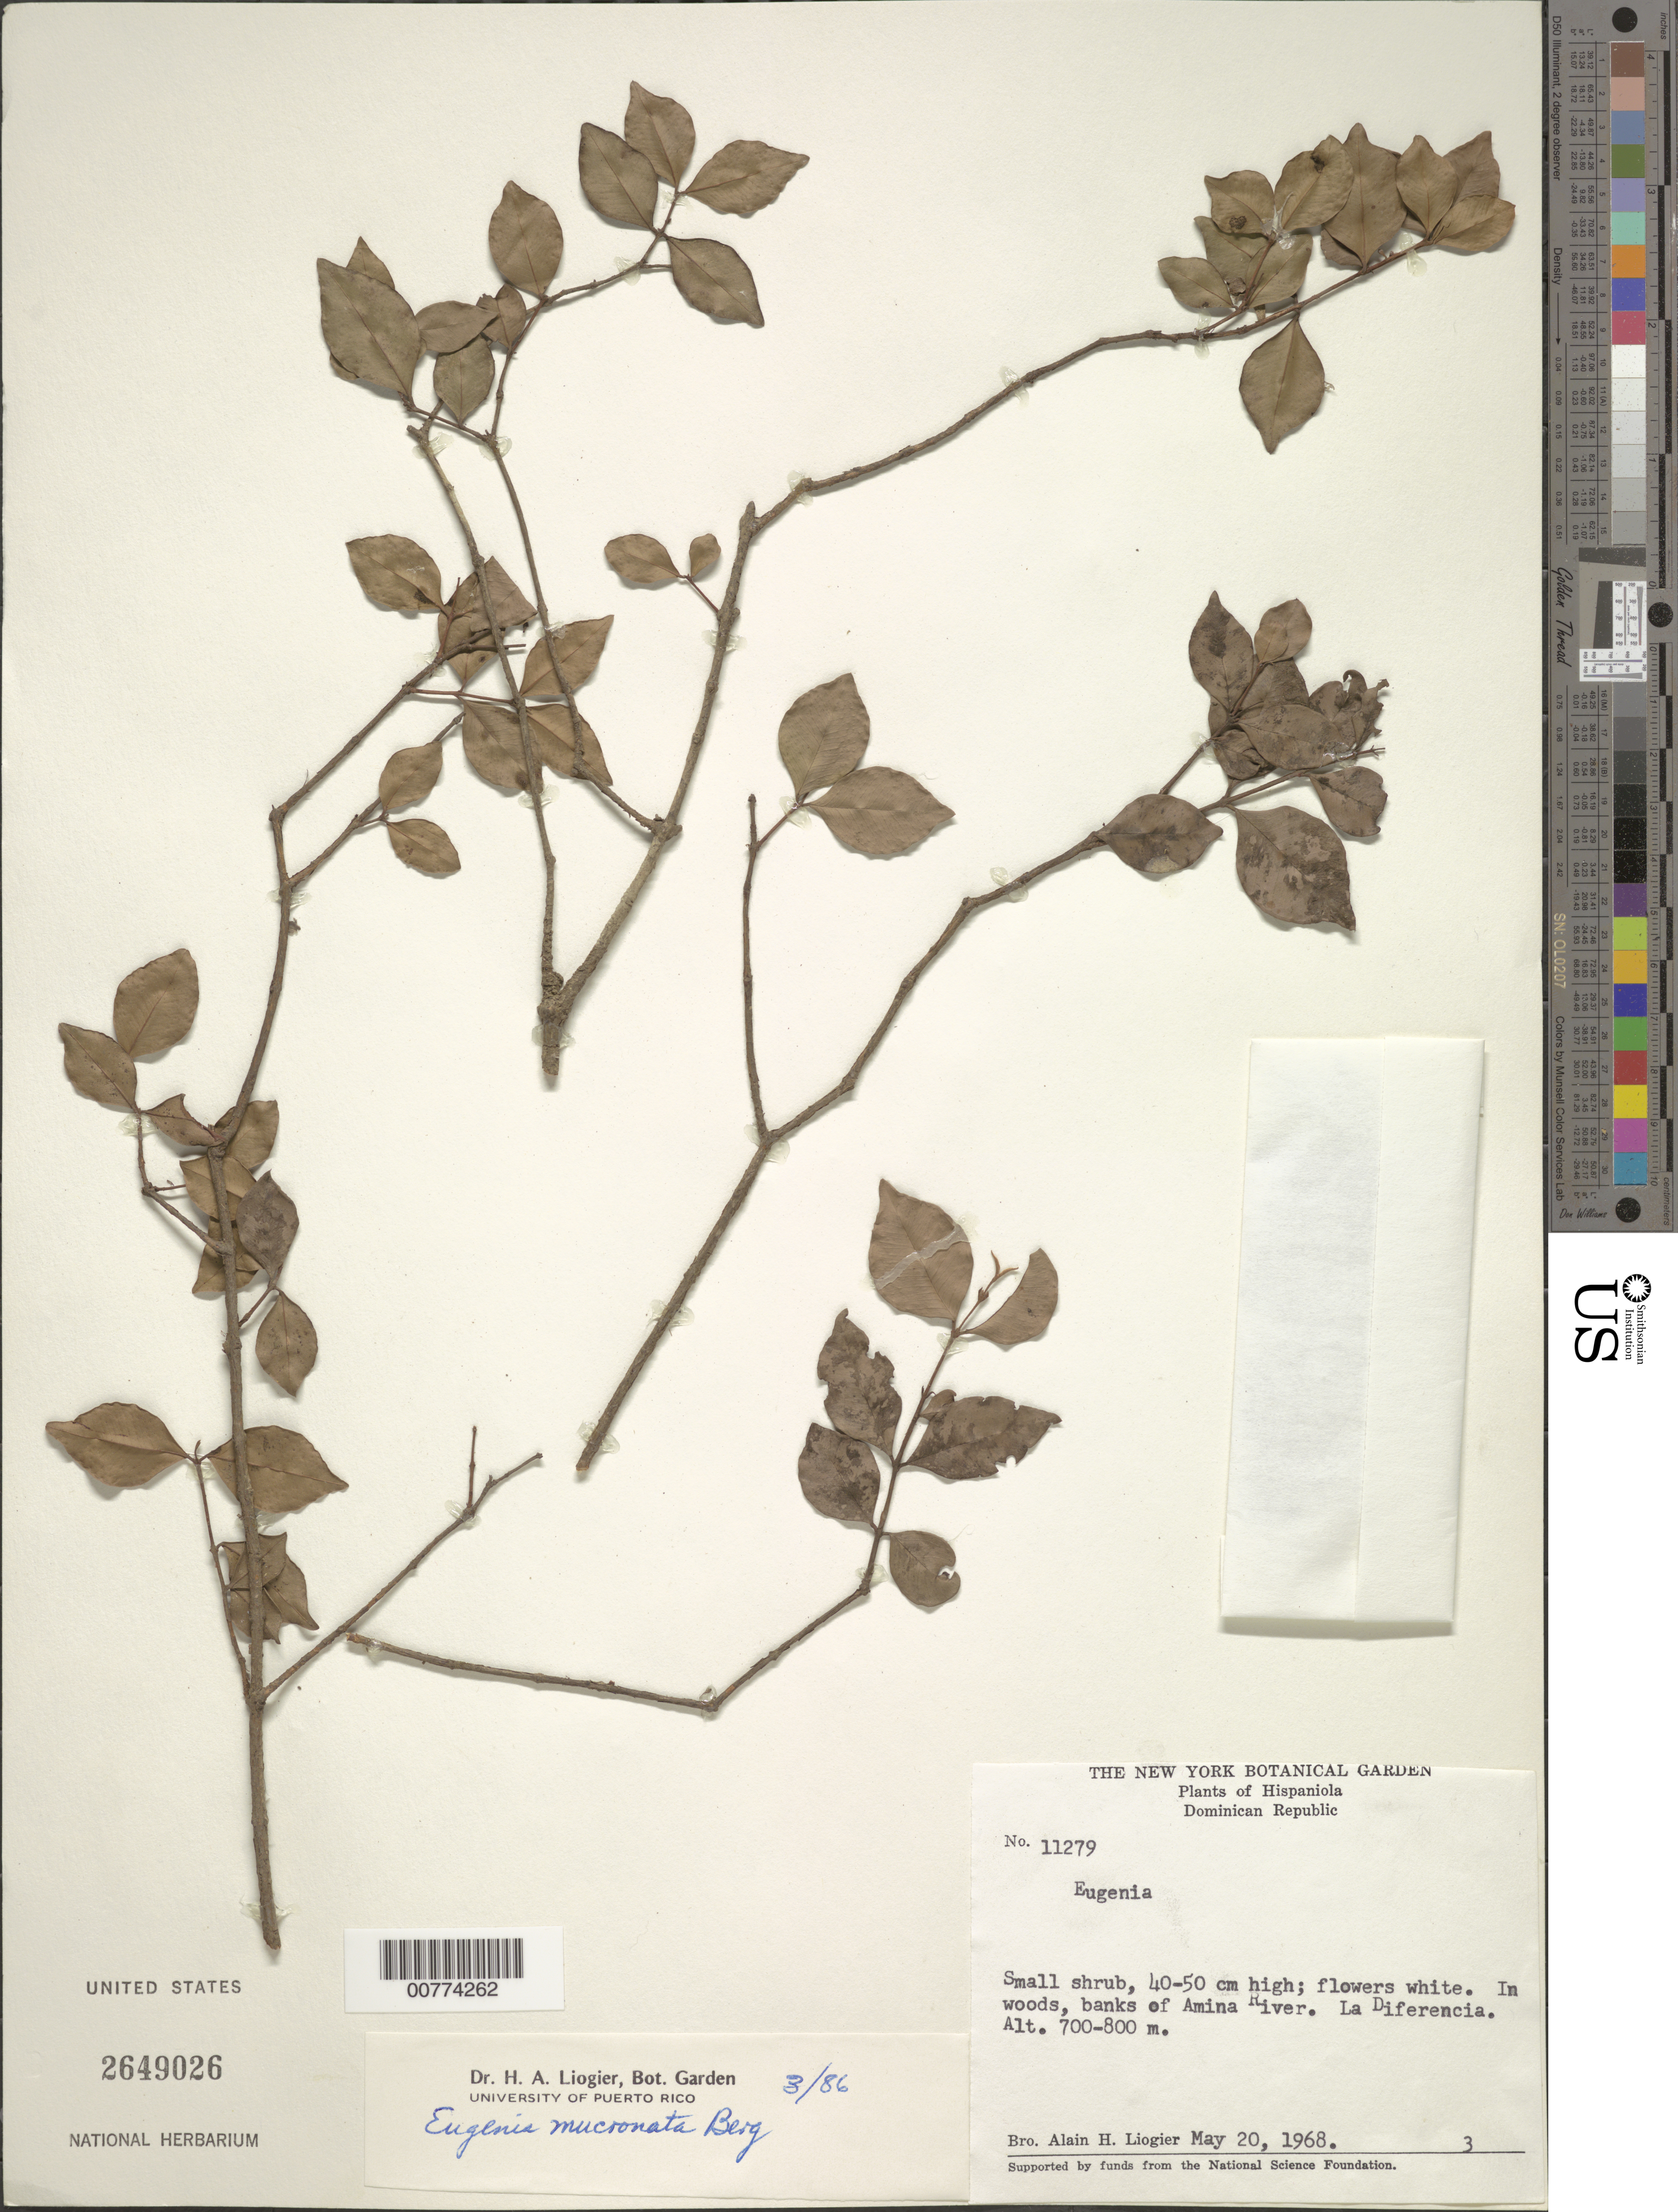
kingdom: Plantae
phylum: Tracheophyta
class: Magnoliopsida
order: Myrtales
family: Myrtaceae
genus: Eugenia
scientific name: Eugenia mucronata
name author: O. Berg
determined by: Liogier, Alain H.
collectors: A. H. Liogier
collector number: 11279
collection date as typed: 20 May 1968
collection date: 1968-05-20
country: Dominican Republic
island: Hispaniola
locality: La Diferencia, Amina River.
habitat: In woods, banks of river.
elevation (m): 700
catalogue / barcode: US 2649026